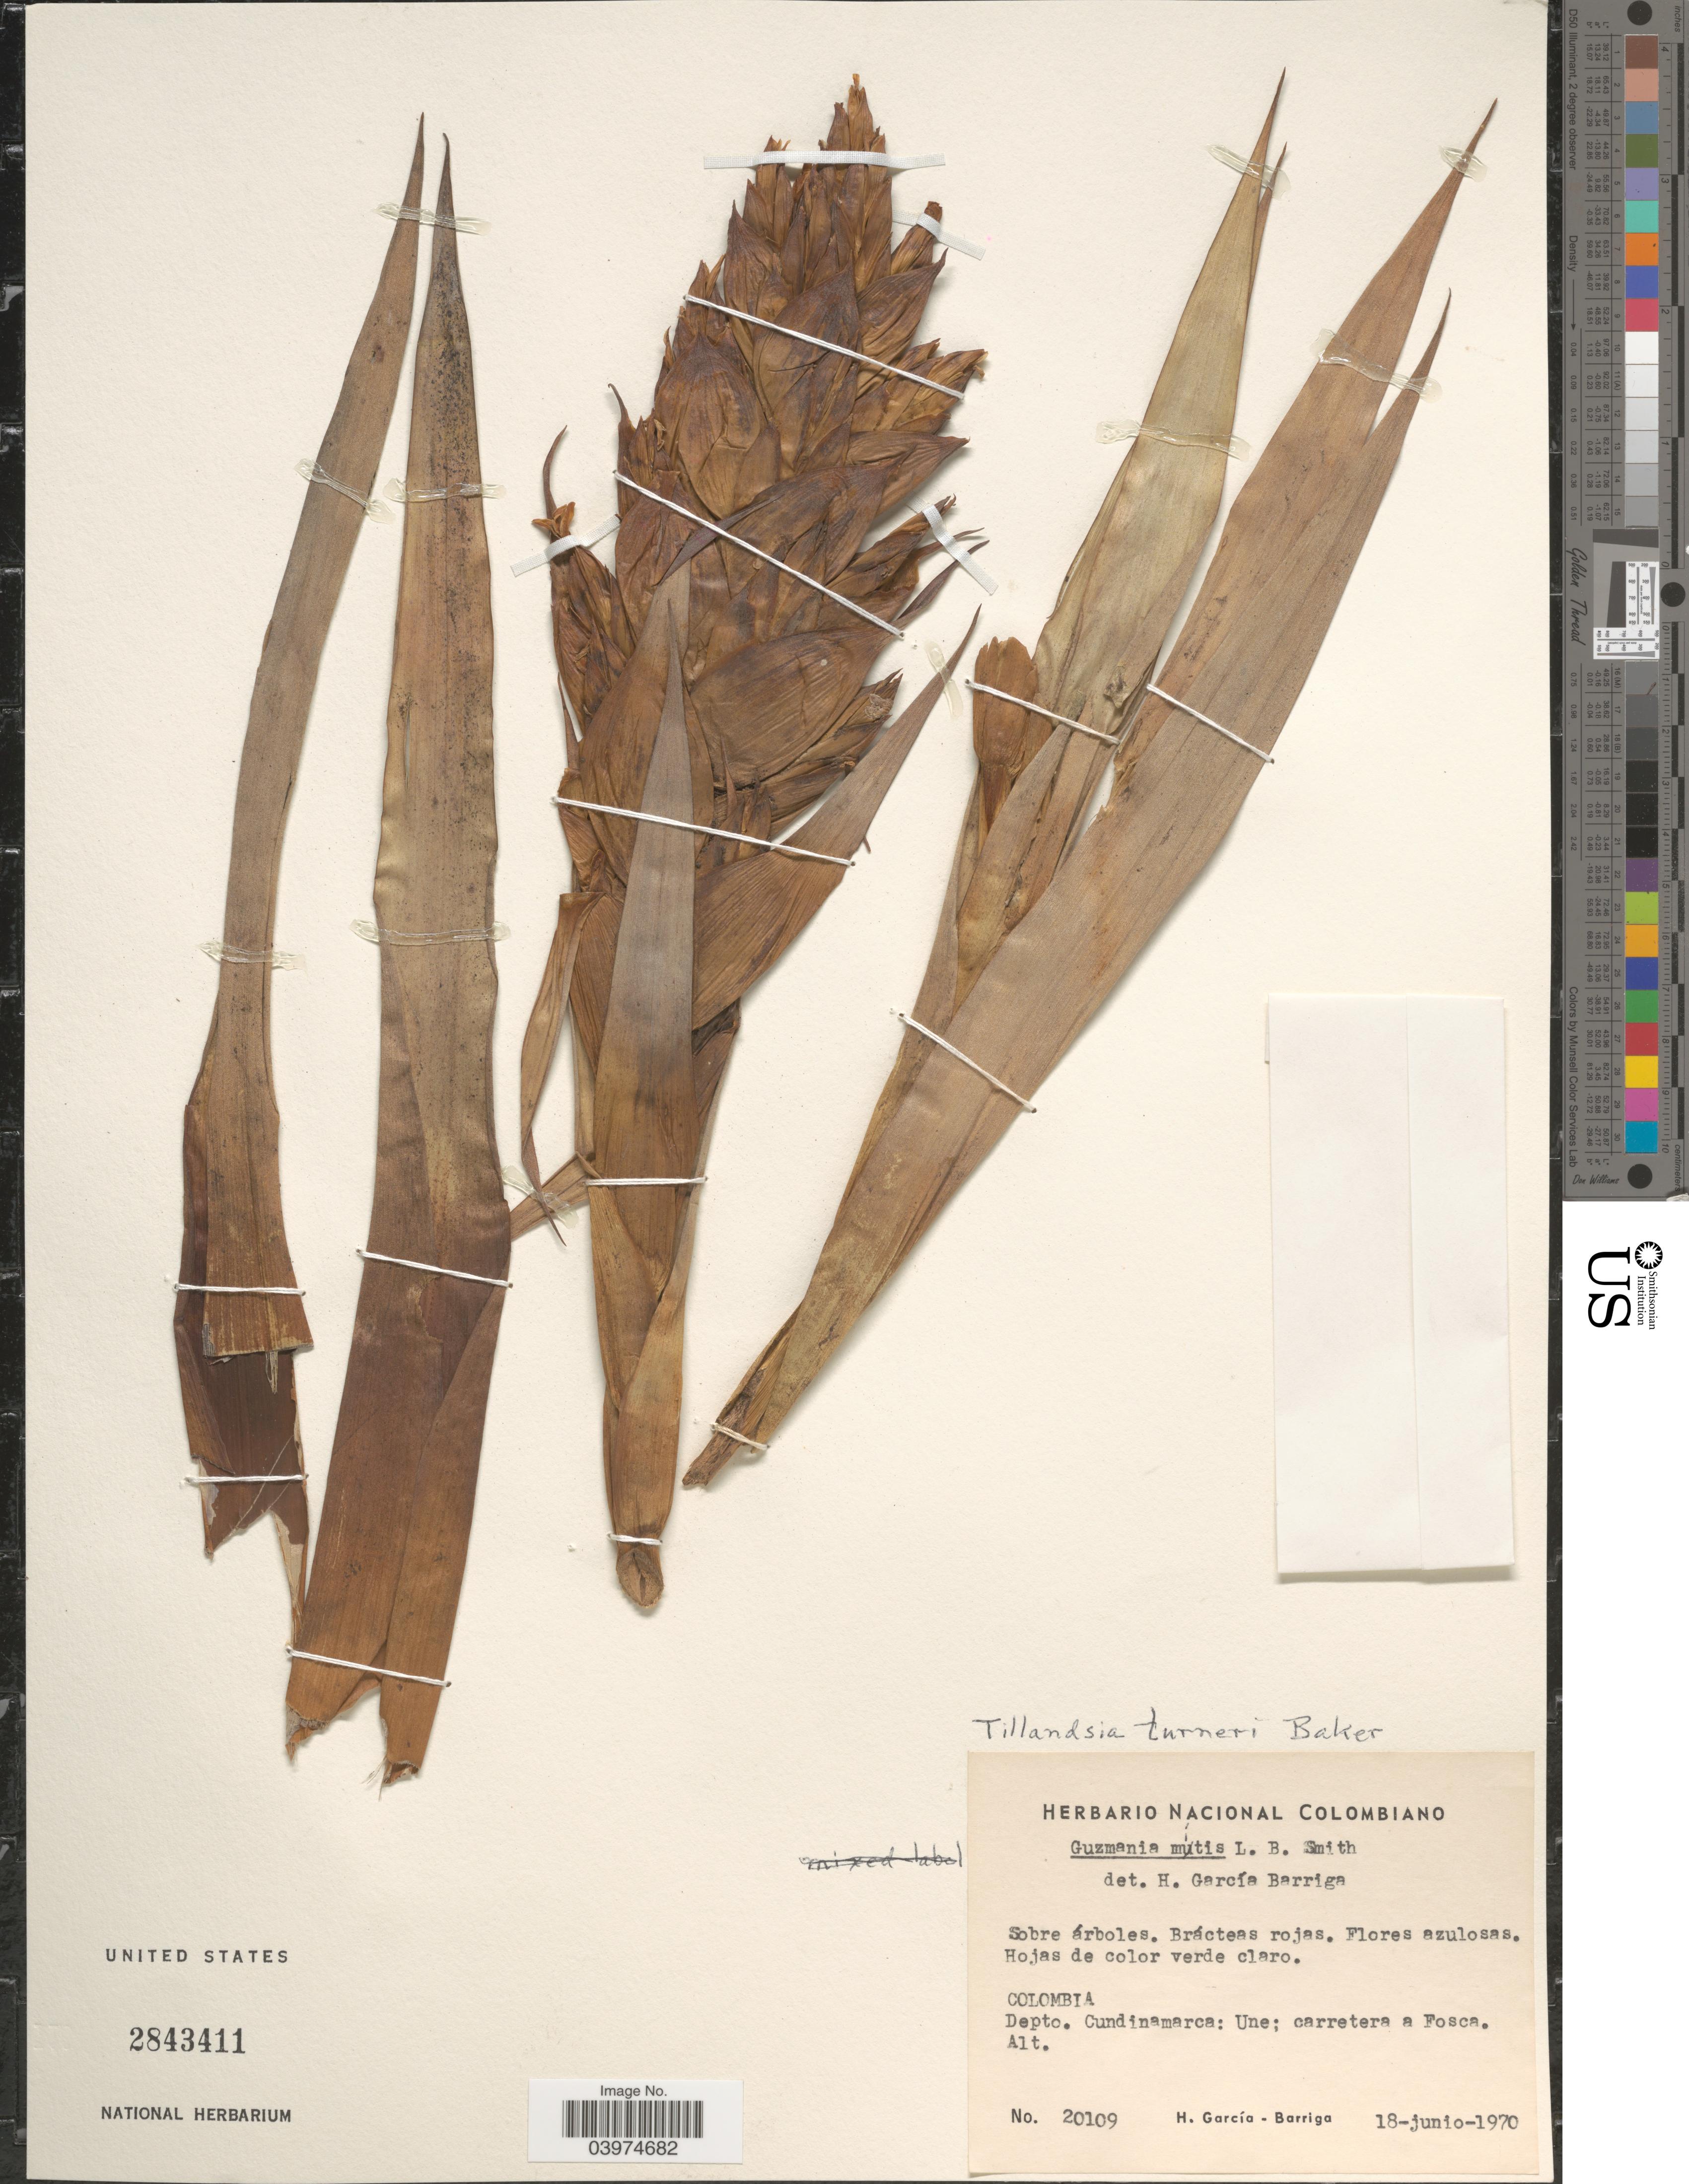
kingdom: Plantae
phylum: Tracheophyta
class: Liliopsida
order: Poales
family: Bromeliaceae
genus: Tillandsia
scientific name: Tillandsia turneri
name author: Baker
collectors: H. García Barriga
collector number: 20109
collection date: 1970-06-18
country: Colombia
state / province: Cundinamarca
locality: Depto. Cundinamarca: Une; carretera a Fosca.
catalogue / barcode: US 2843411